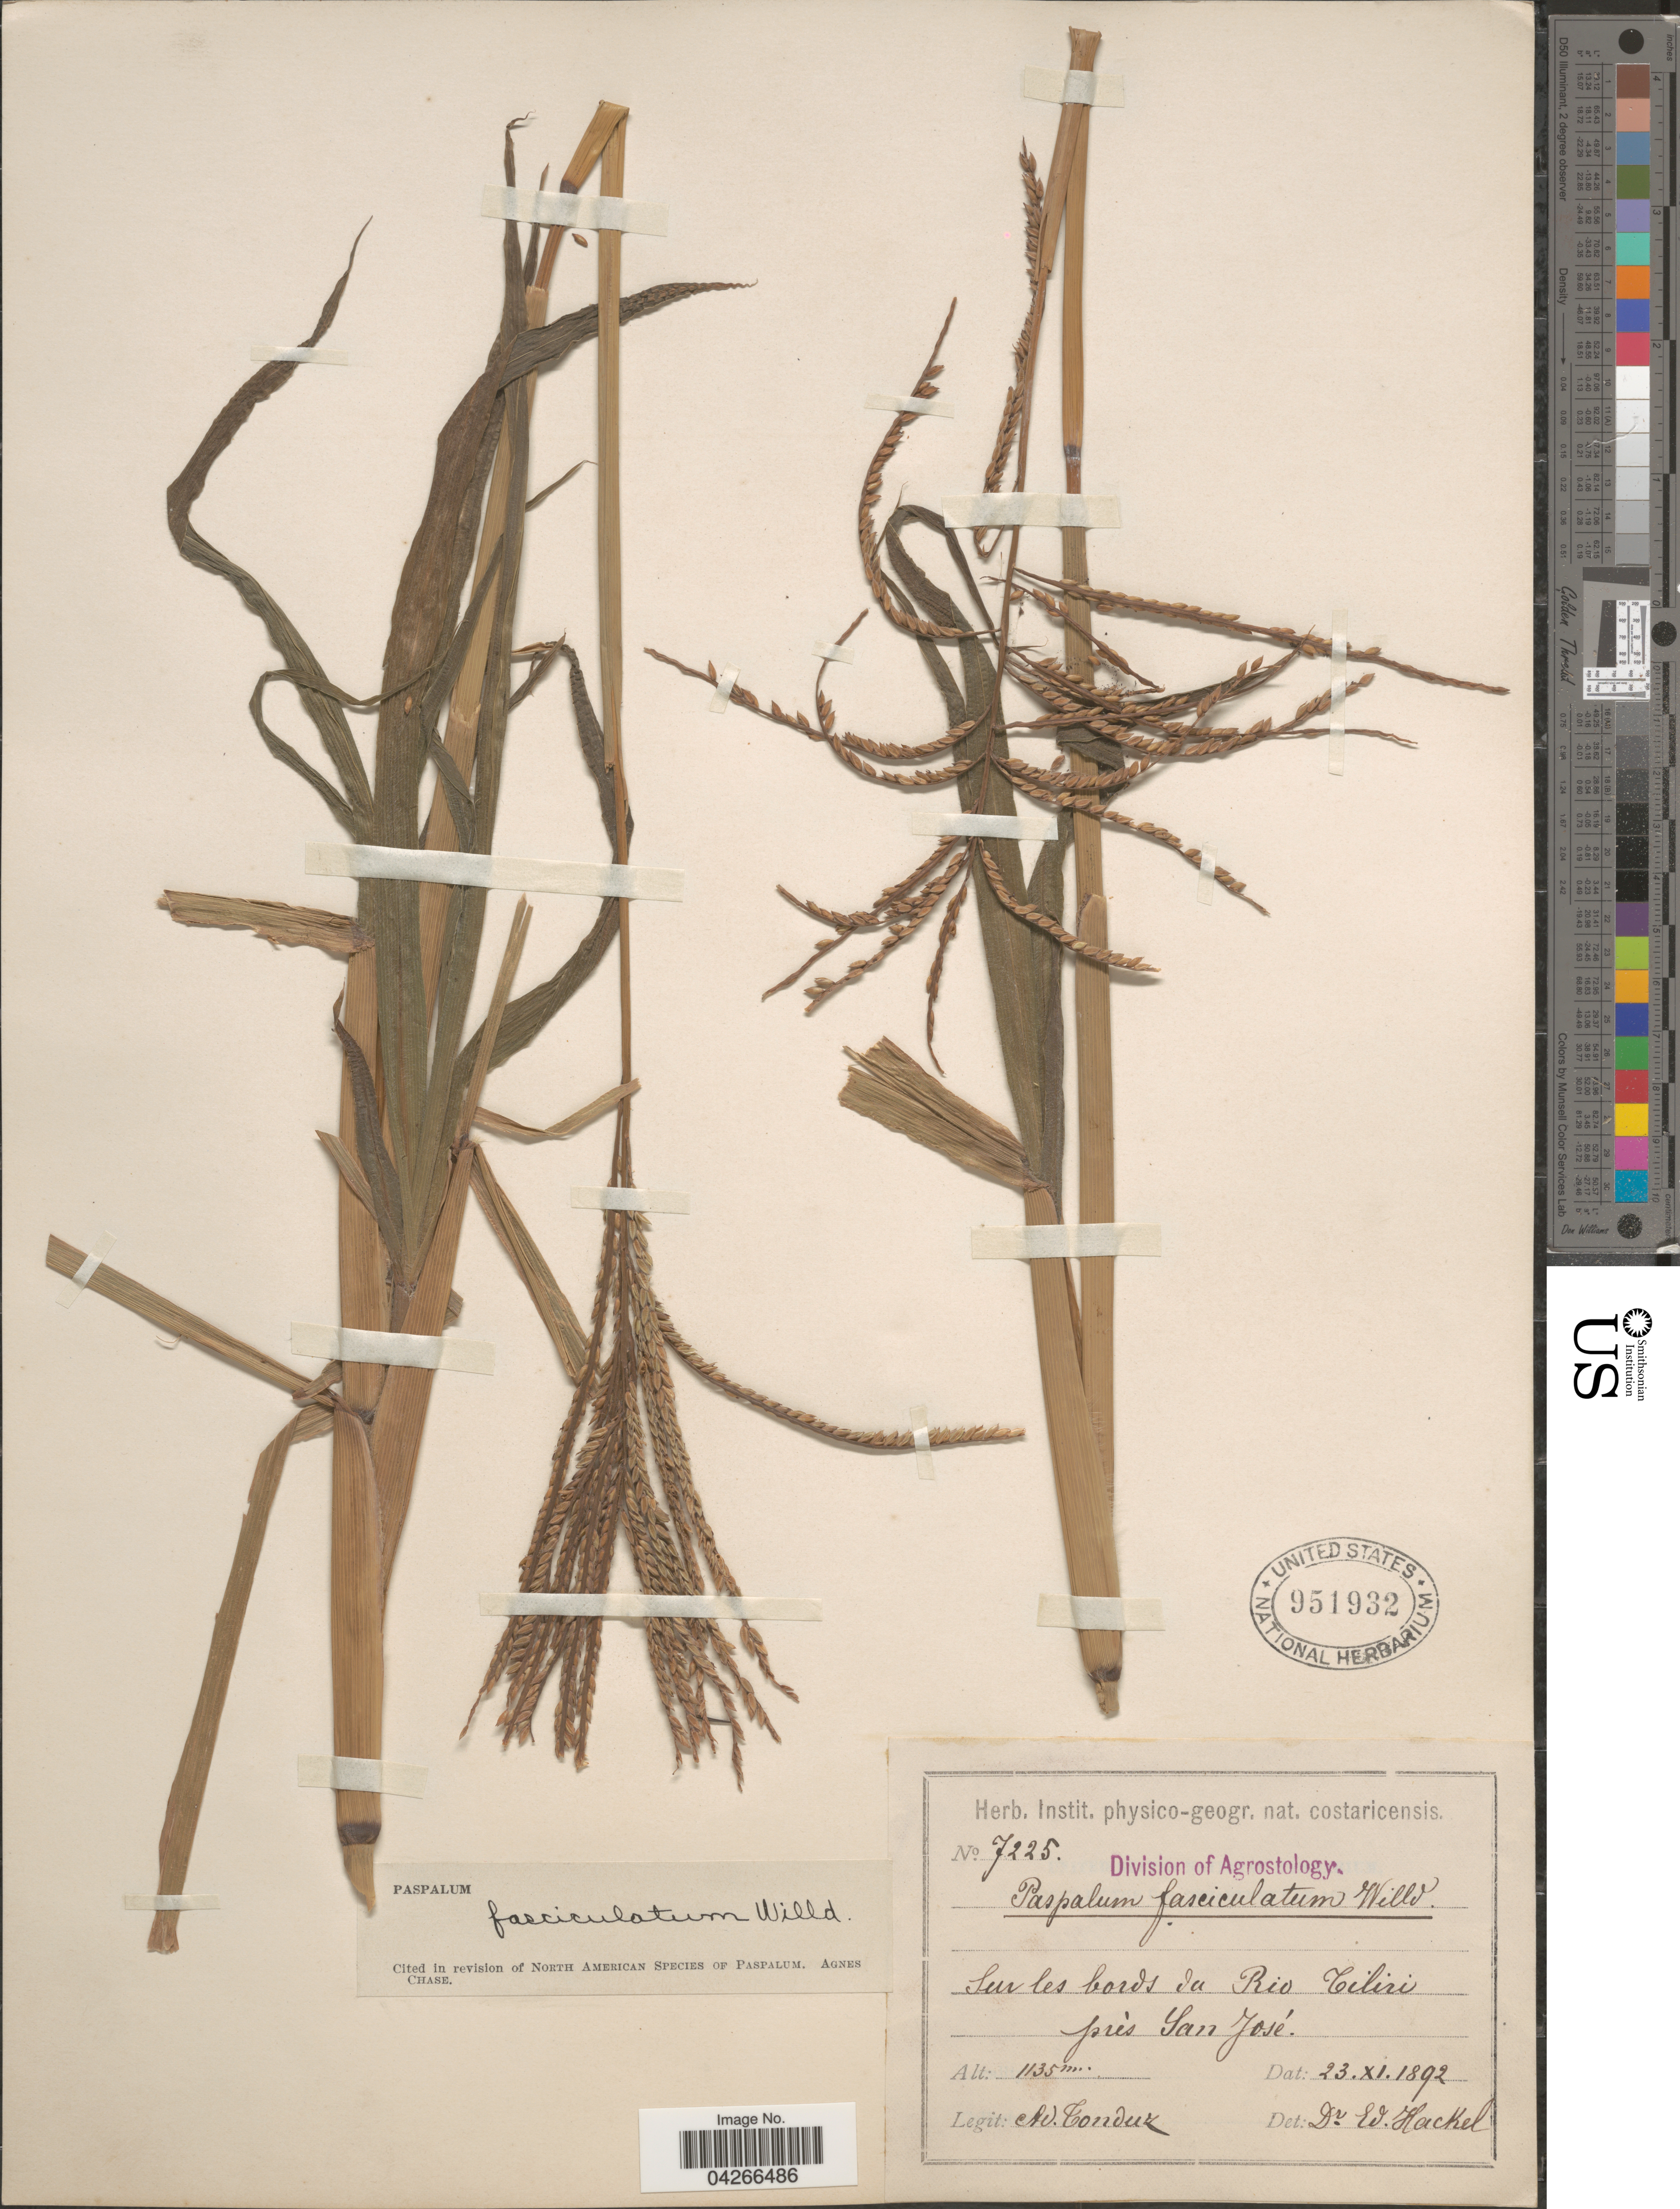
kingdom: Plantae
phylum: Tracheophyta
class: Liliopsida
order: Poales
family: Poaceae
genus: Paspalum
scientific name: Paspalum fasciculatum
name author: Willd. ex Flüggé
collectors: A. Tonduz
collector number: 7225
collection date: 1892-11-23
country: Costa Rica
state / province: San José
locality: Sur les bords du Rio Tiliri près San José.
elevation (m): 1135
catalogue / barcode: US 951932